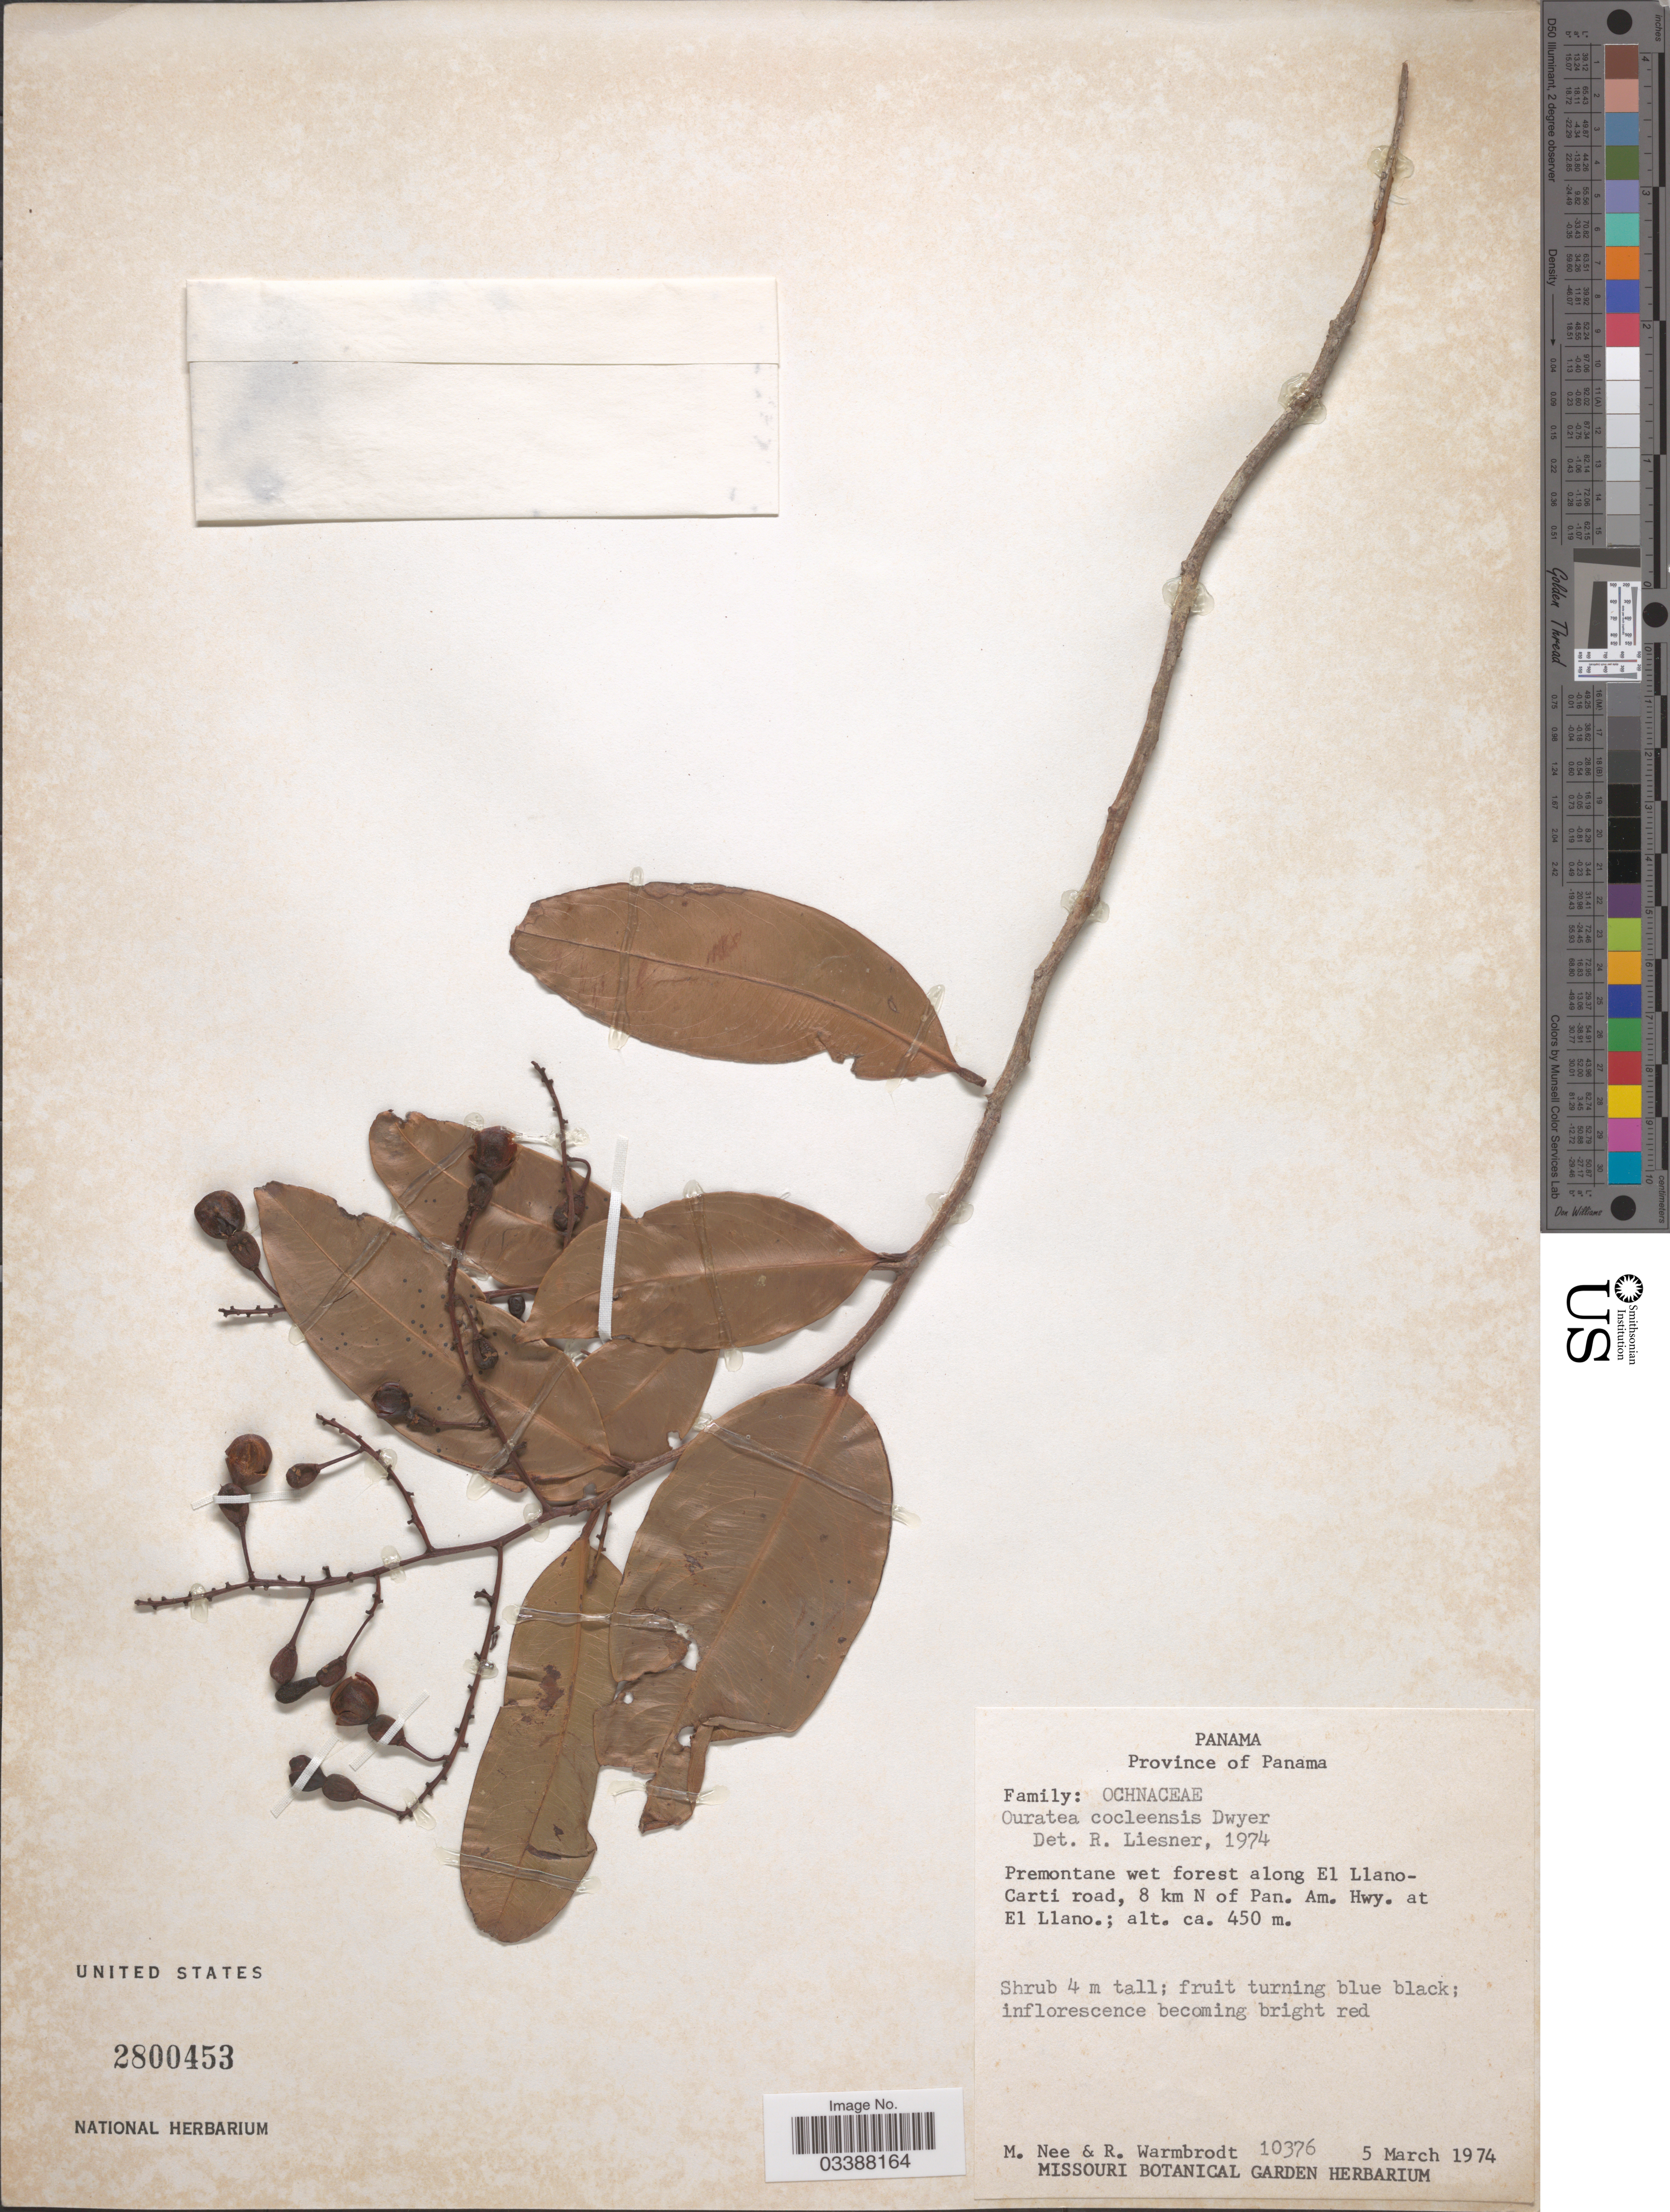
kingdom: Plantae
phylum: Tracheophyta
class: Magnoliopsida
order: Malpighiales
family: Ochnaceae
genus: Ouratea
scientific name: Ouratea prominens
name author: Dwyer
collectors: M. Nee & R. Warmbrodt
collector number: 10376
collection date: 1974-03-05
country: Panama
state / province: Panamá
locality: Along El Llano-Carti road, 8 km N of Pan. Am. Hwy. at El Llano.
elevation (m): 450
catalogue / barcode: US 2800453